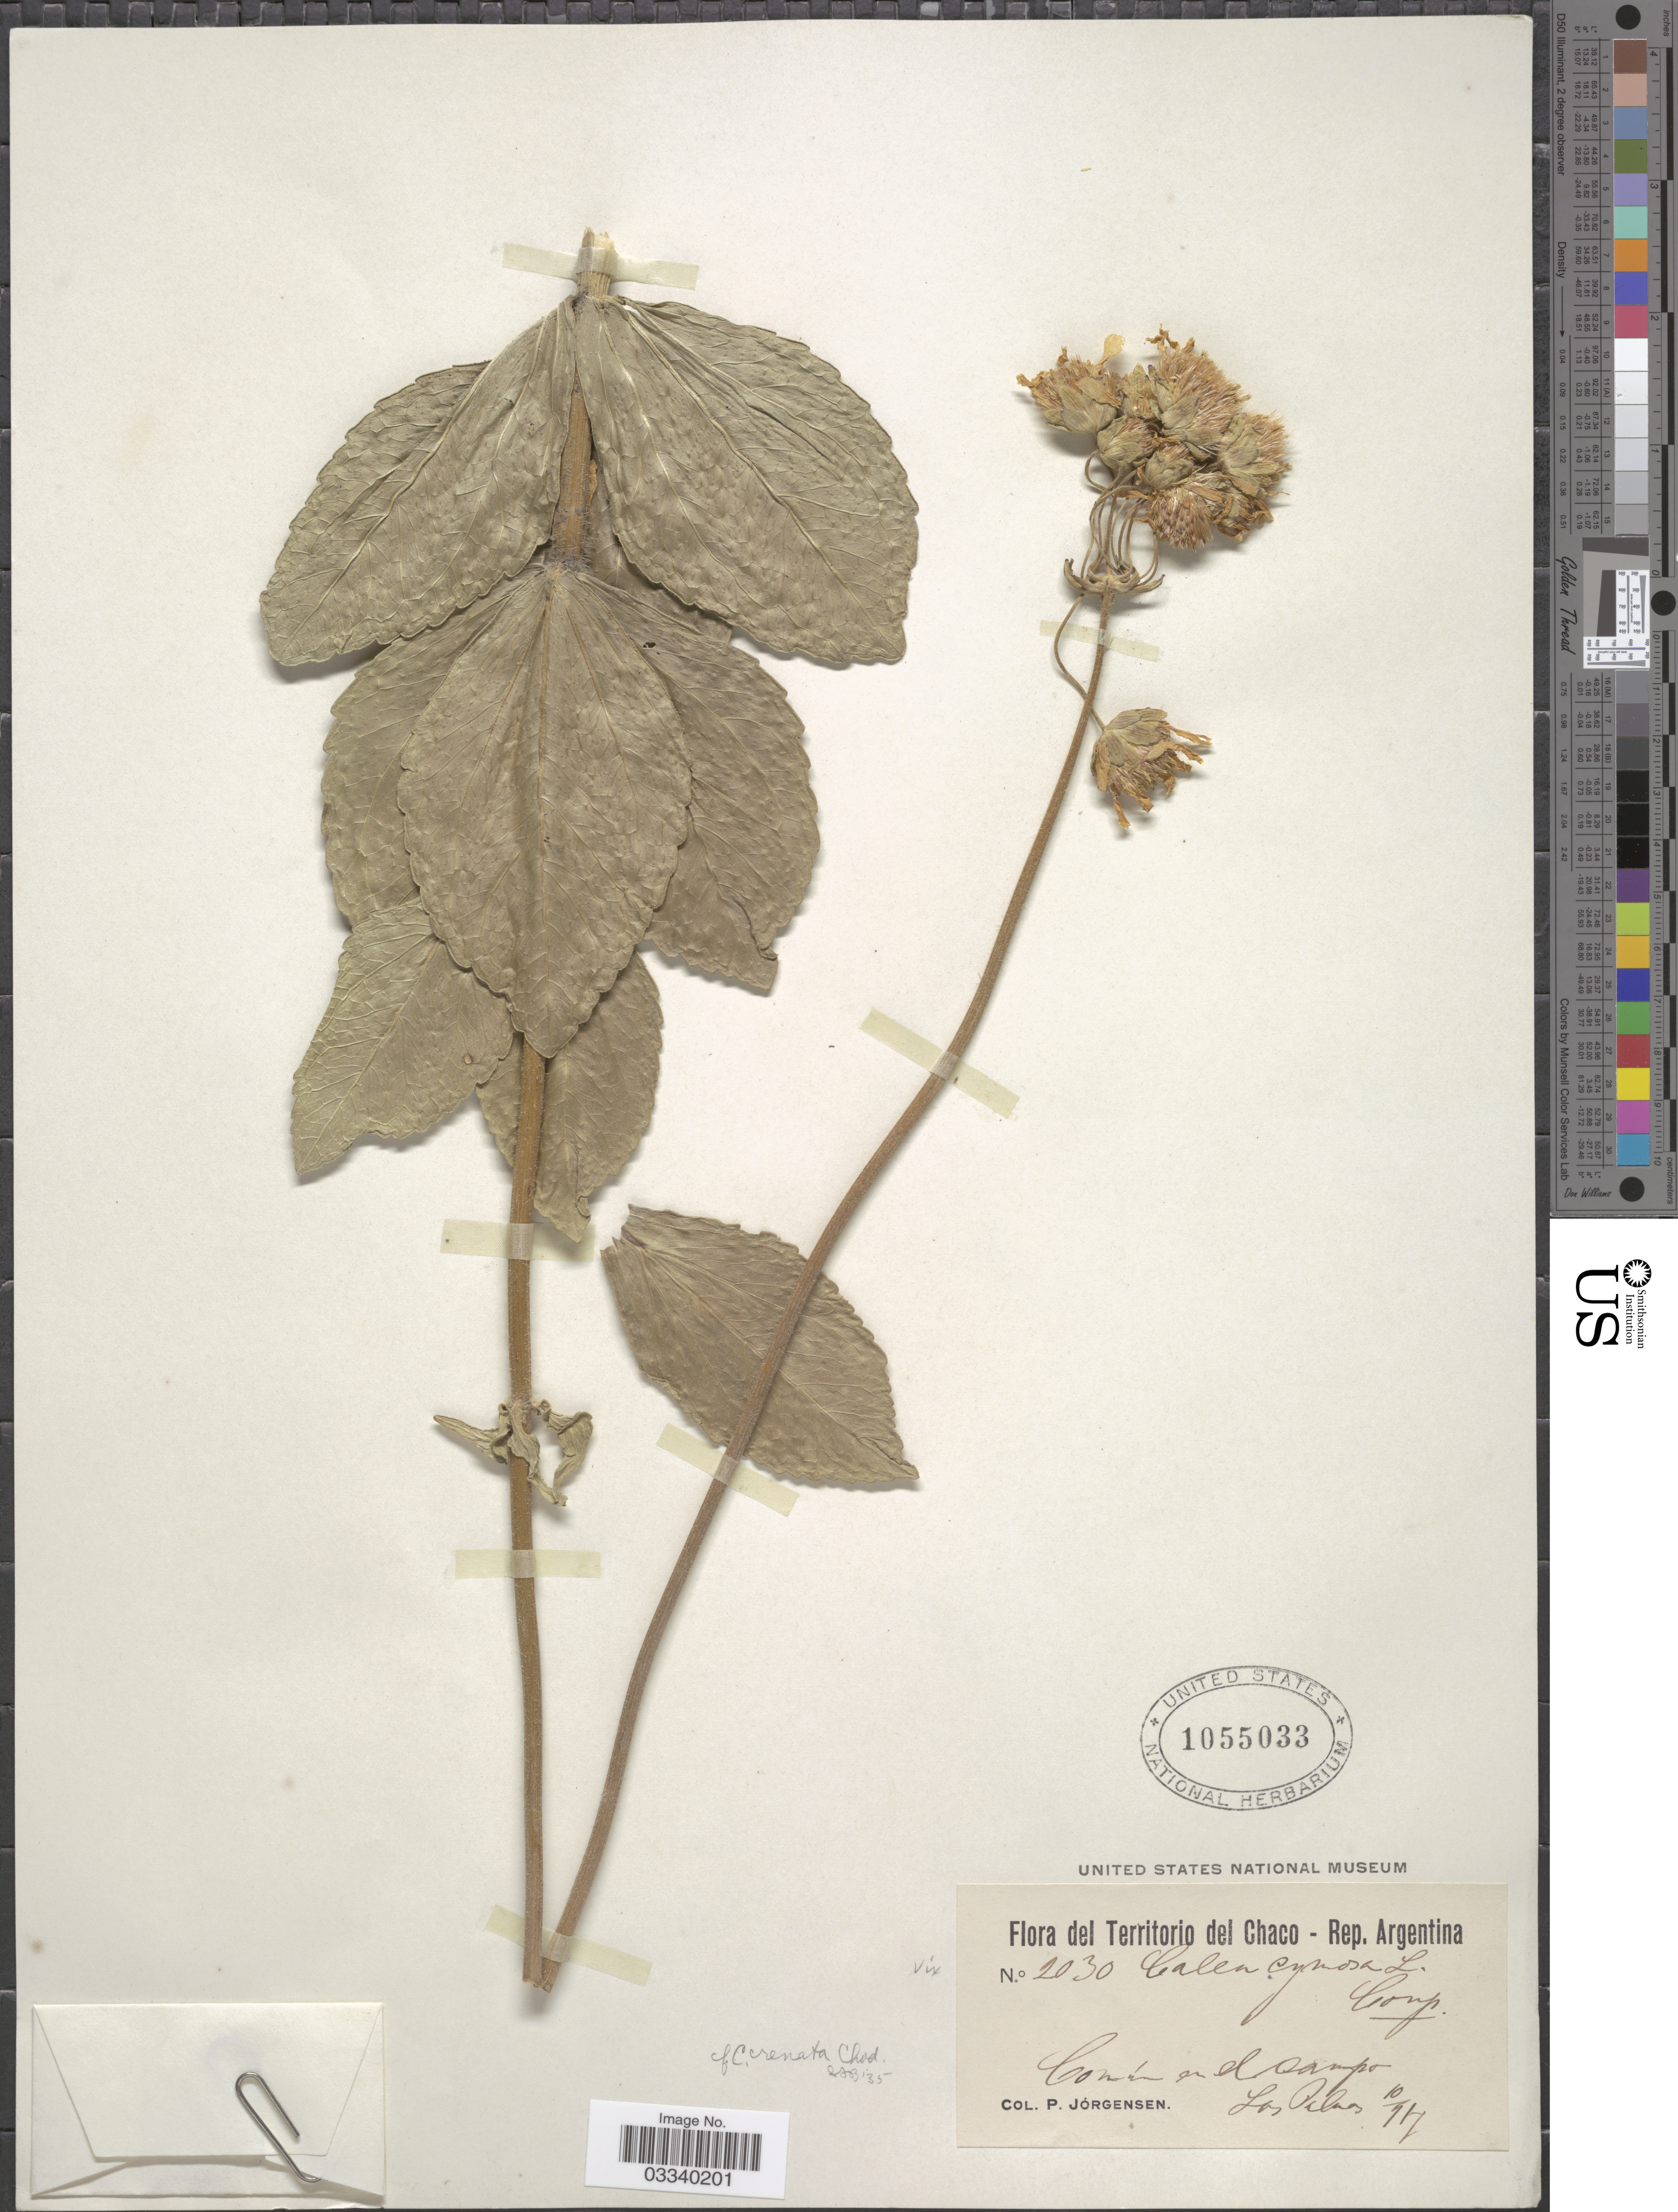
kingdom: Plantae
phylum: Tracheophyta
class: Magnoliopsida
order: Asterales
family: Asteraceae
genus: Calea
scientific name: Calea cymosa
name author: Less.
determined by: Bueno, Vinicius Resende, (ICN), Universidade Federal do Rio Grande do Sul (BRAZIL)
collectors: P. Jörgensen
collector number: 2030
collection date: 1917-10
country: Argentina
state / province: Chaco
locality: Territorio del Chaco. Común en el campo Las Palmas.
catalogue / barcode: US 1055033